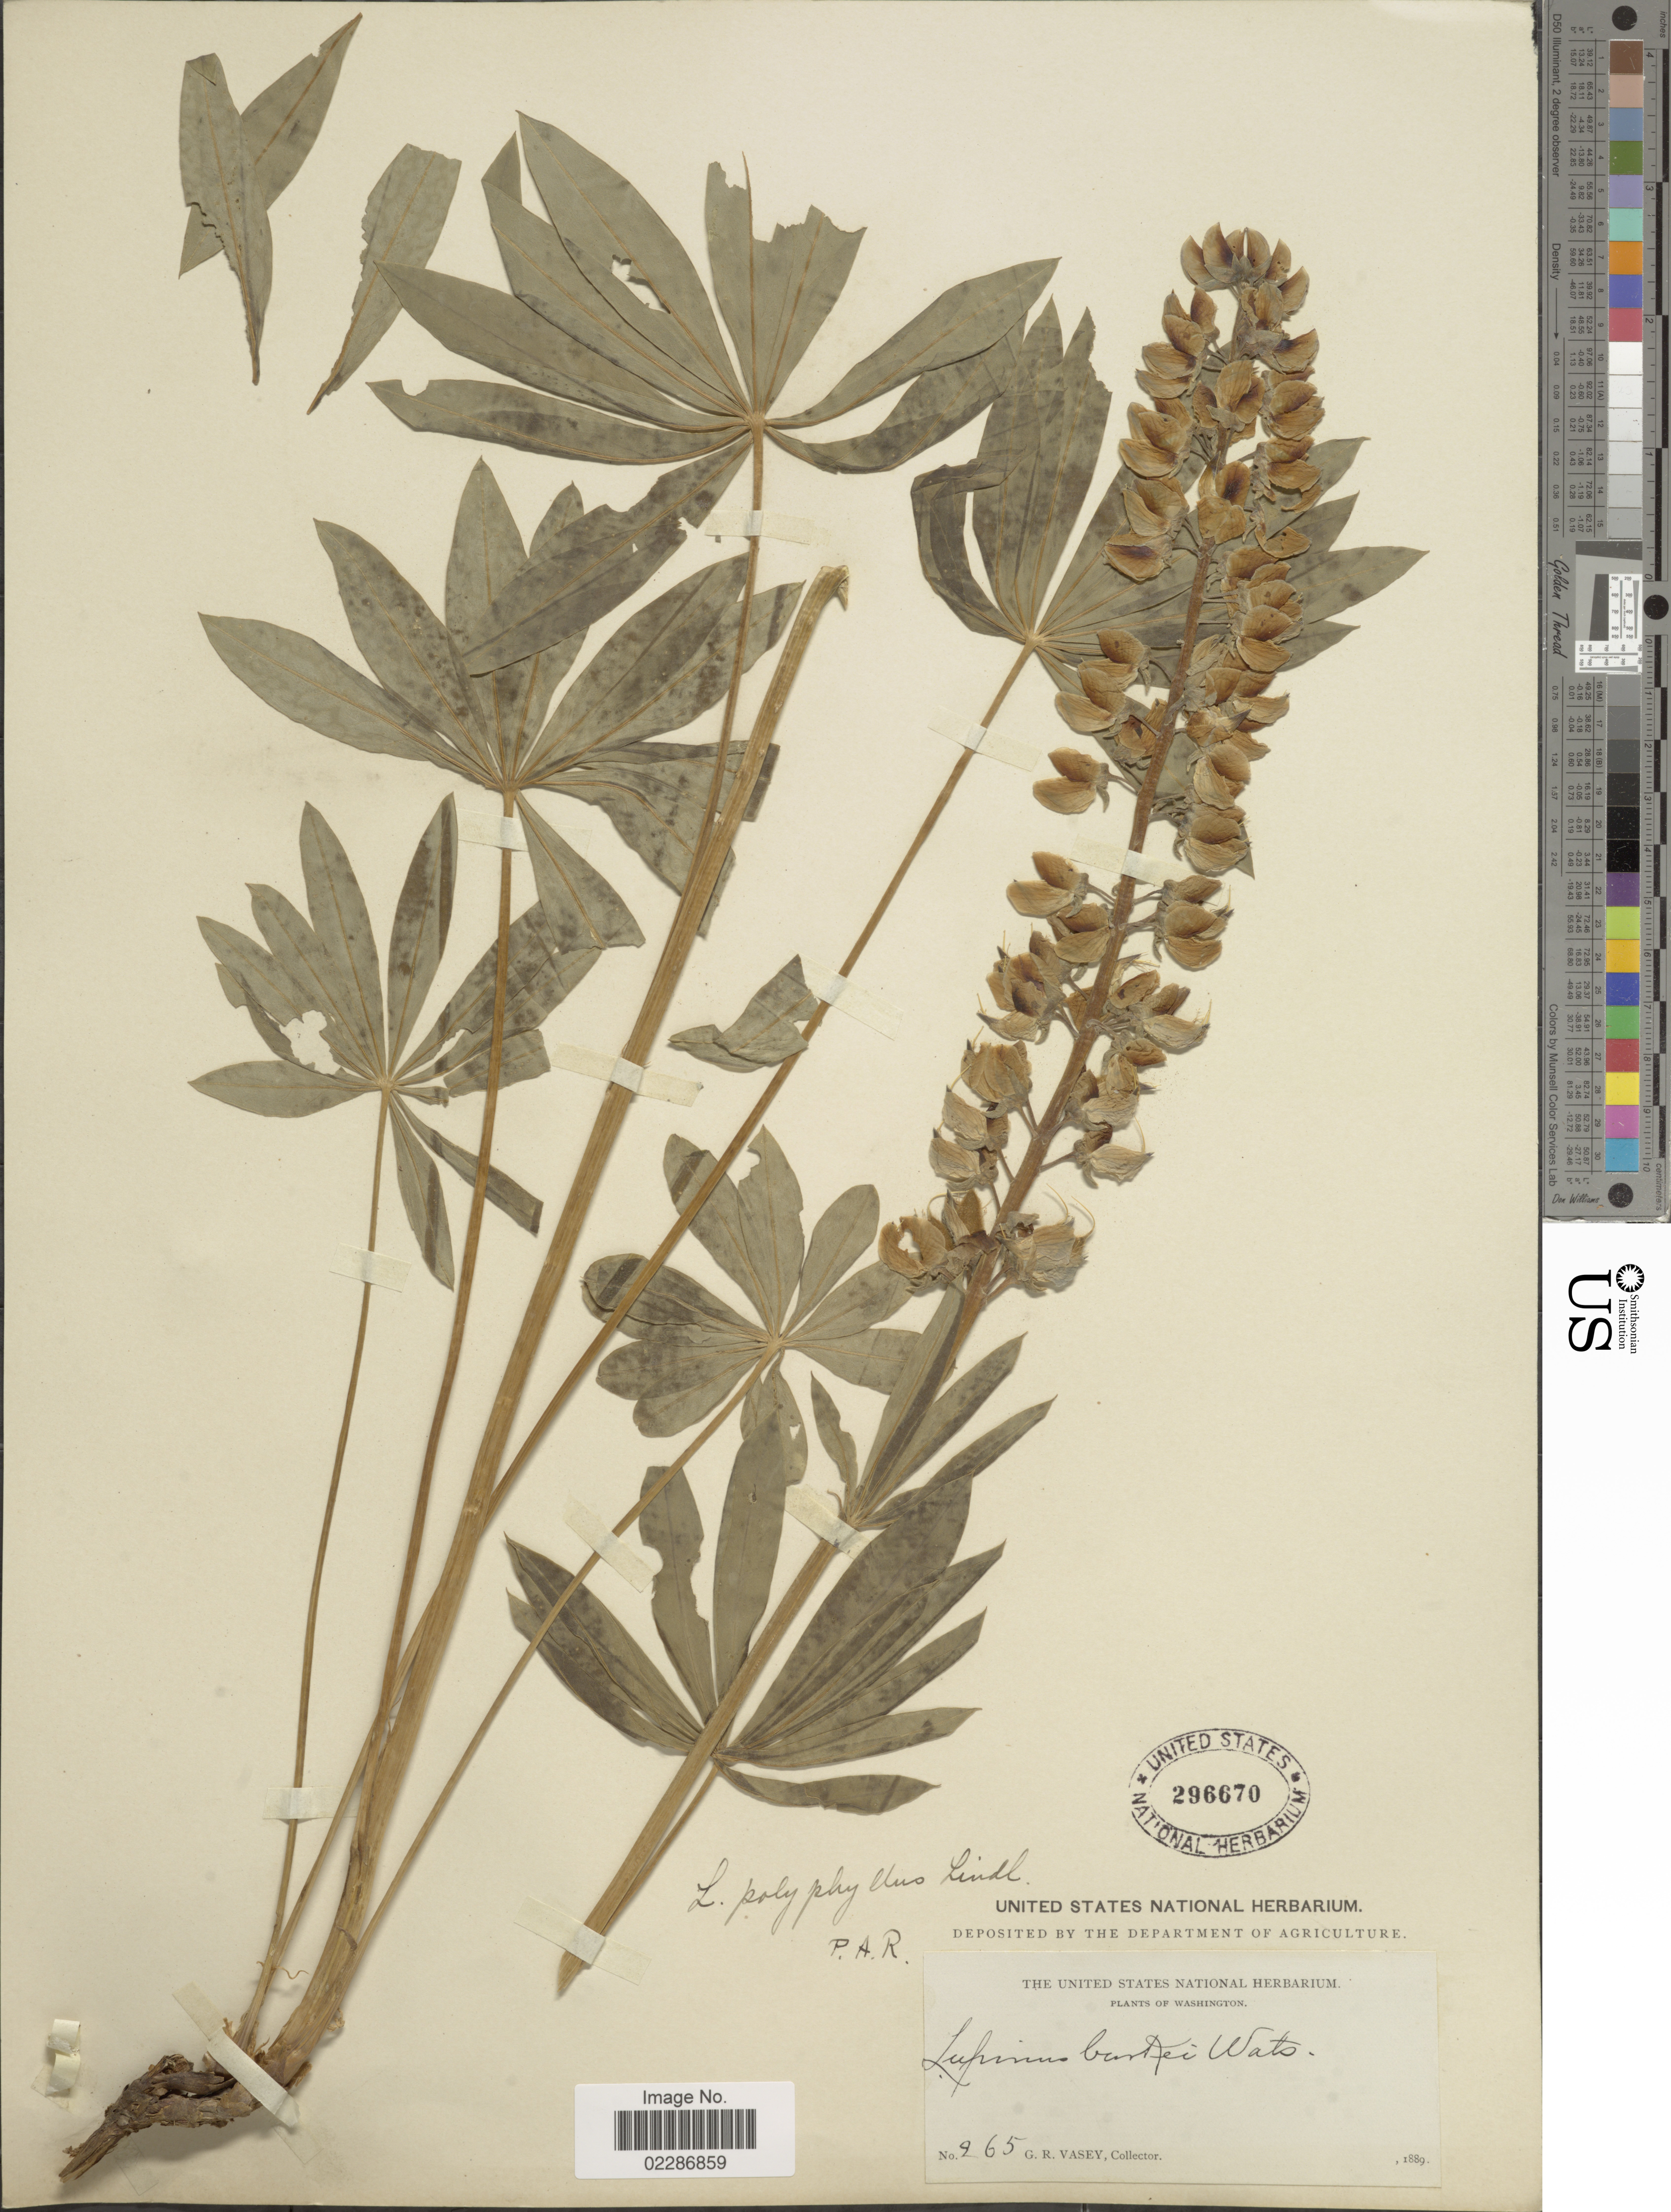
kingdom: Plantae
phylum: Tracheophyta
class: Magnoliopsida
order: Fabales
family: Fabaceae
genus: Lupinus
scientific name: Lupinus polyphyllus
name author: Lindl.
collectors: G. R. Vasey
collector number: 265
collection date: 1889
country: United States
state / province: Washington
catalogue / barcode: US 296670